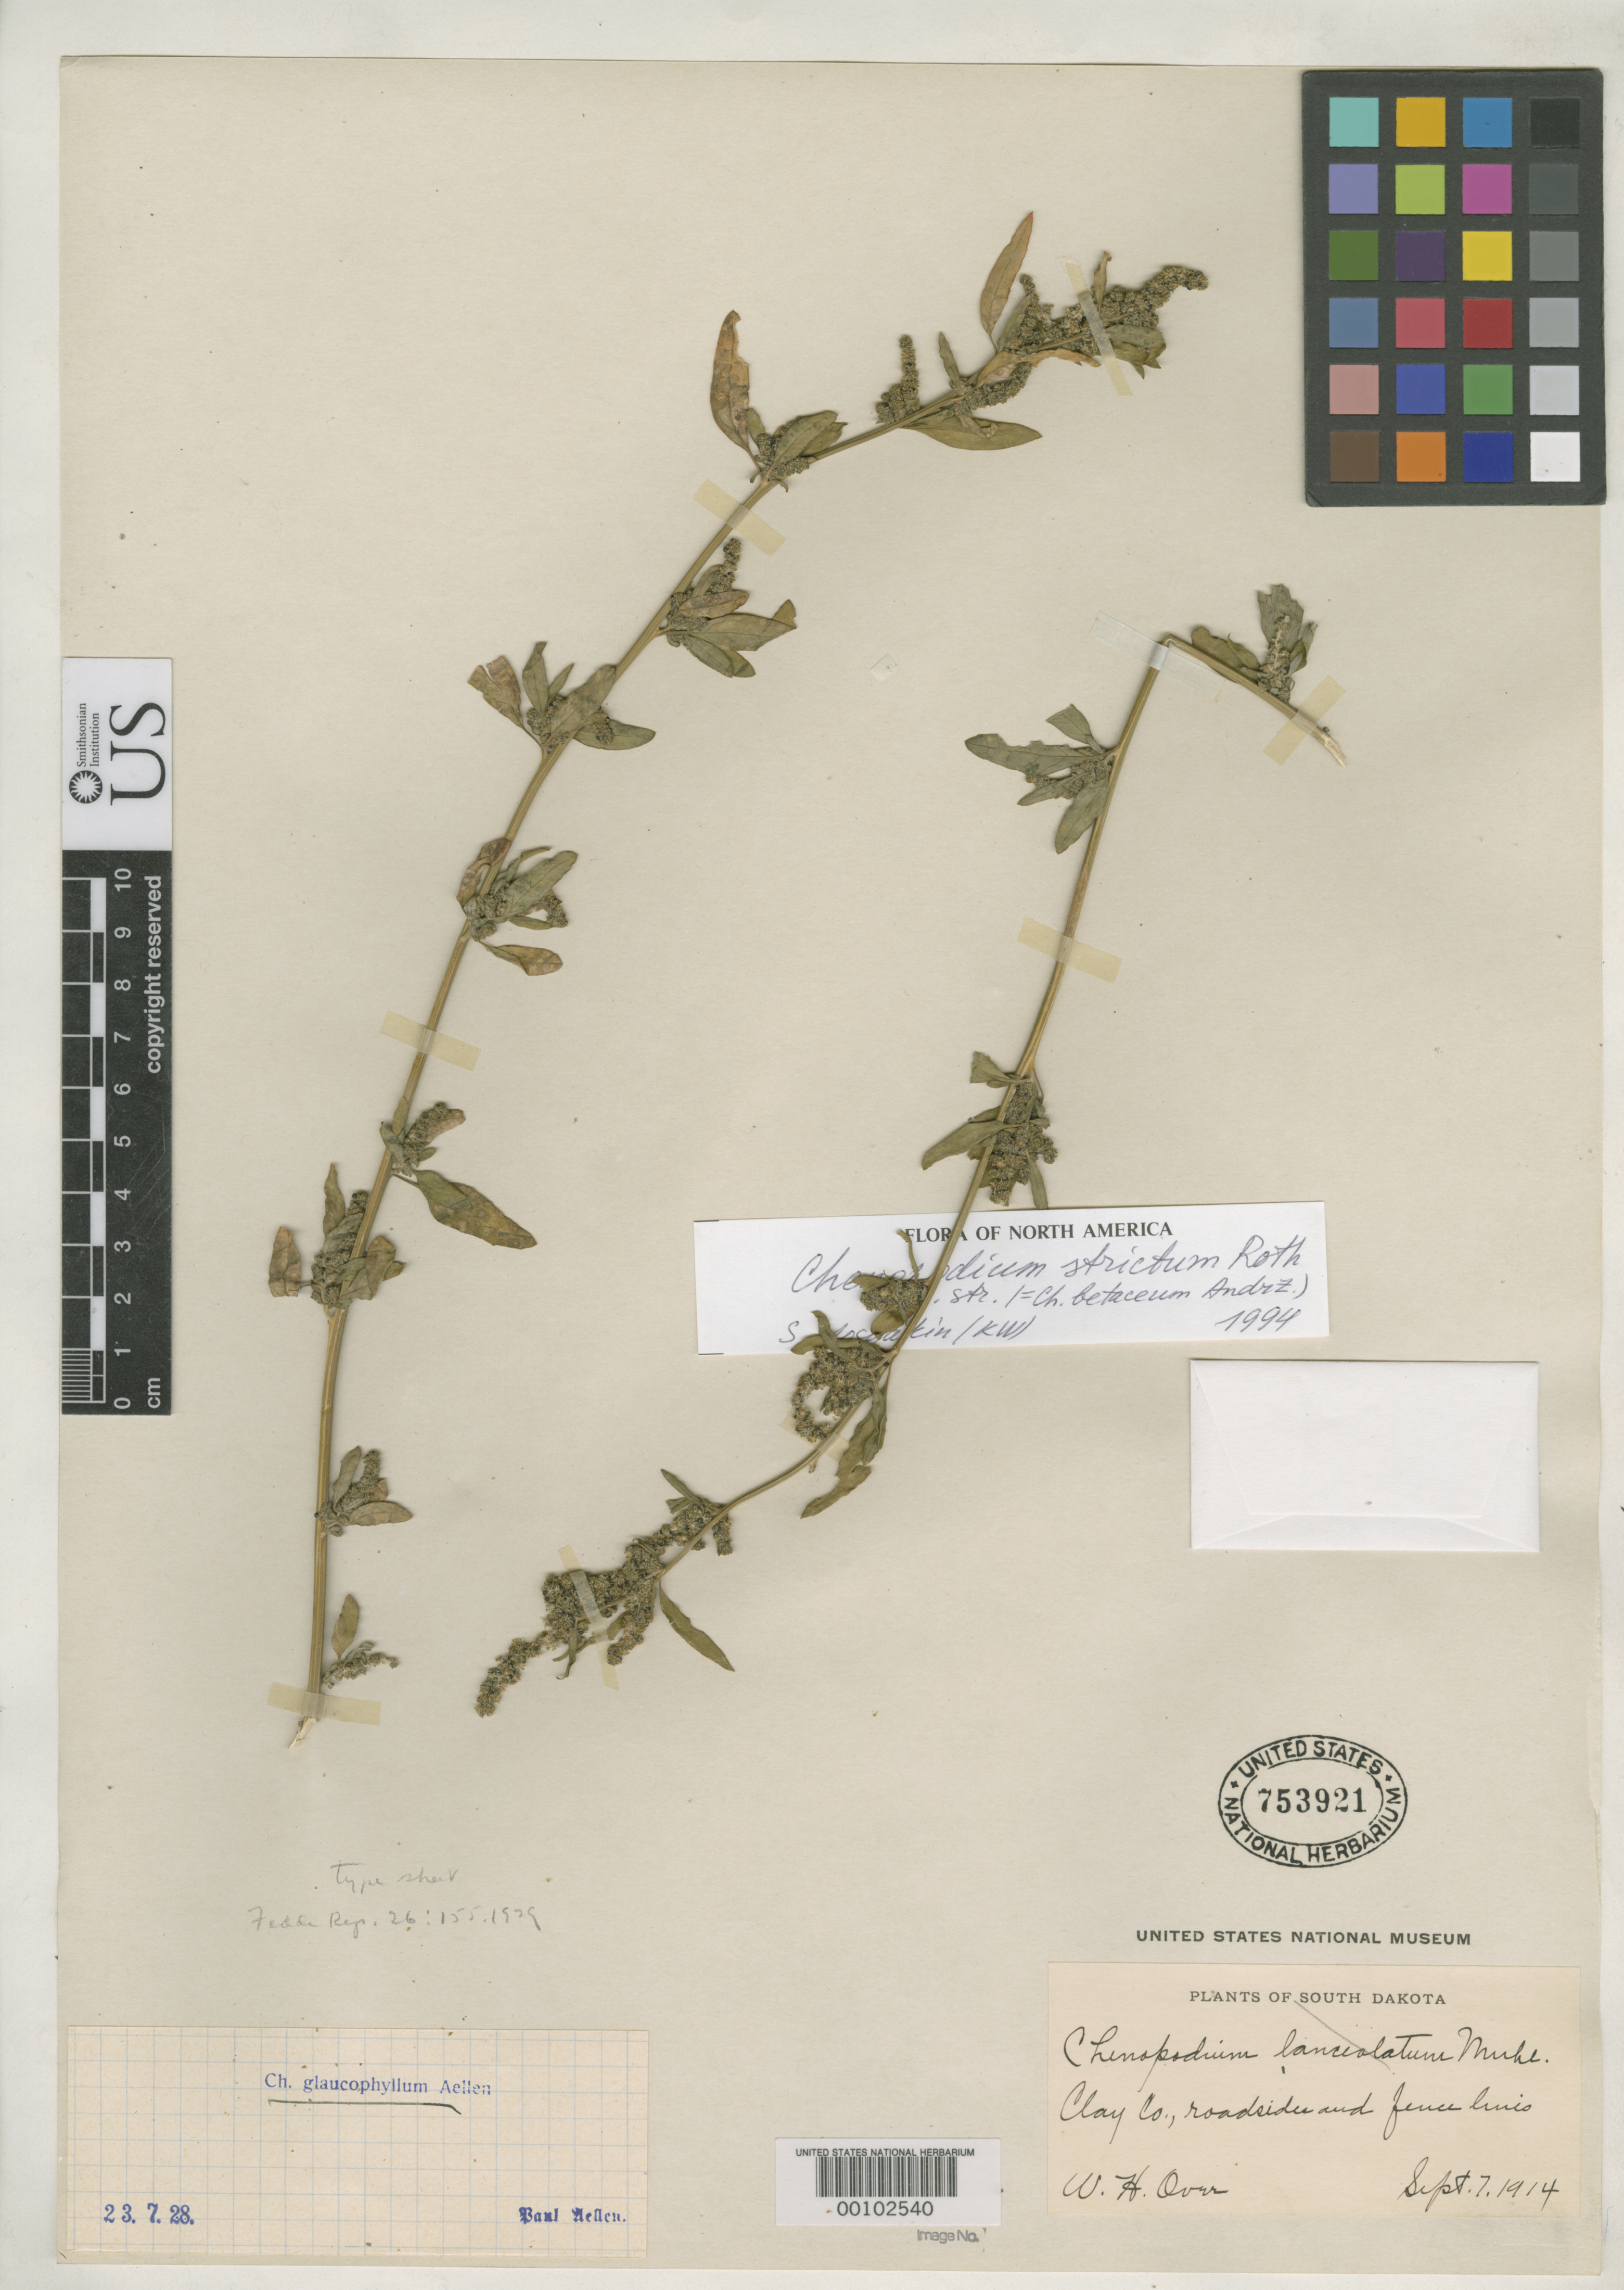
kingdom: Plantae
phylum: Tracheophyta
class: Magnoliopsida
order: Caryophyllales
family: Amaranthaceae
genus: Chenopodium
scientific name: Chenopodium glaucophyllum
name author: Aellen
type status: Syntype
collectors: W. Over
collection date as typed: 07 Sep 1914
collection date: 1914-09-07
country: United States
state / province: South Dakota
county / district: Clay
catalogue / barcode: US 753921